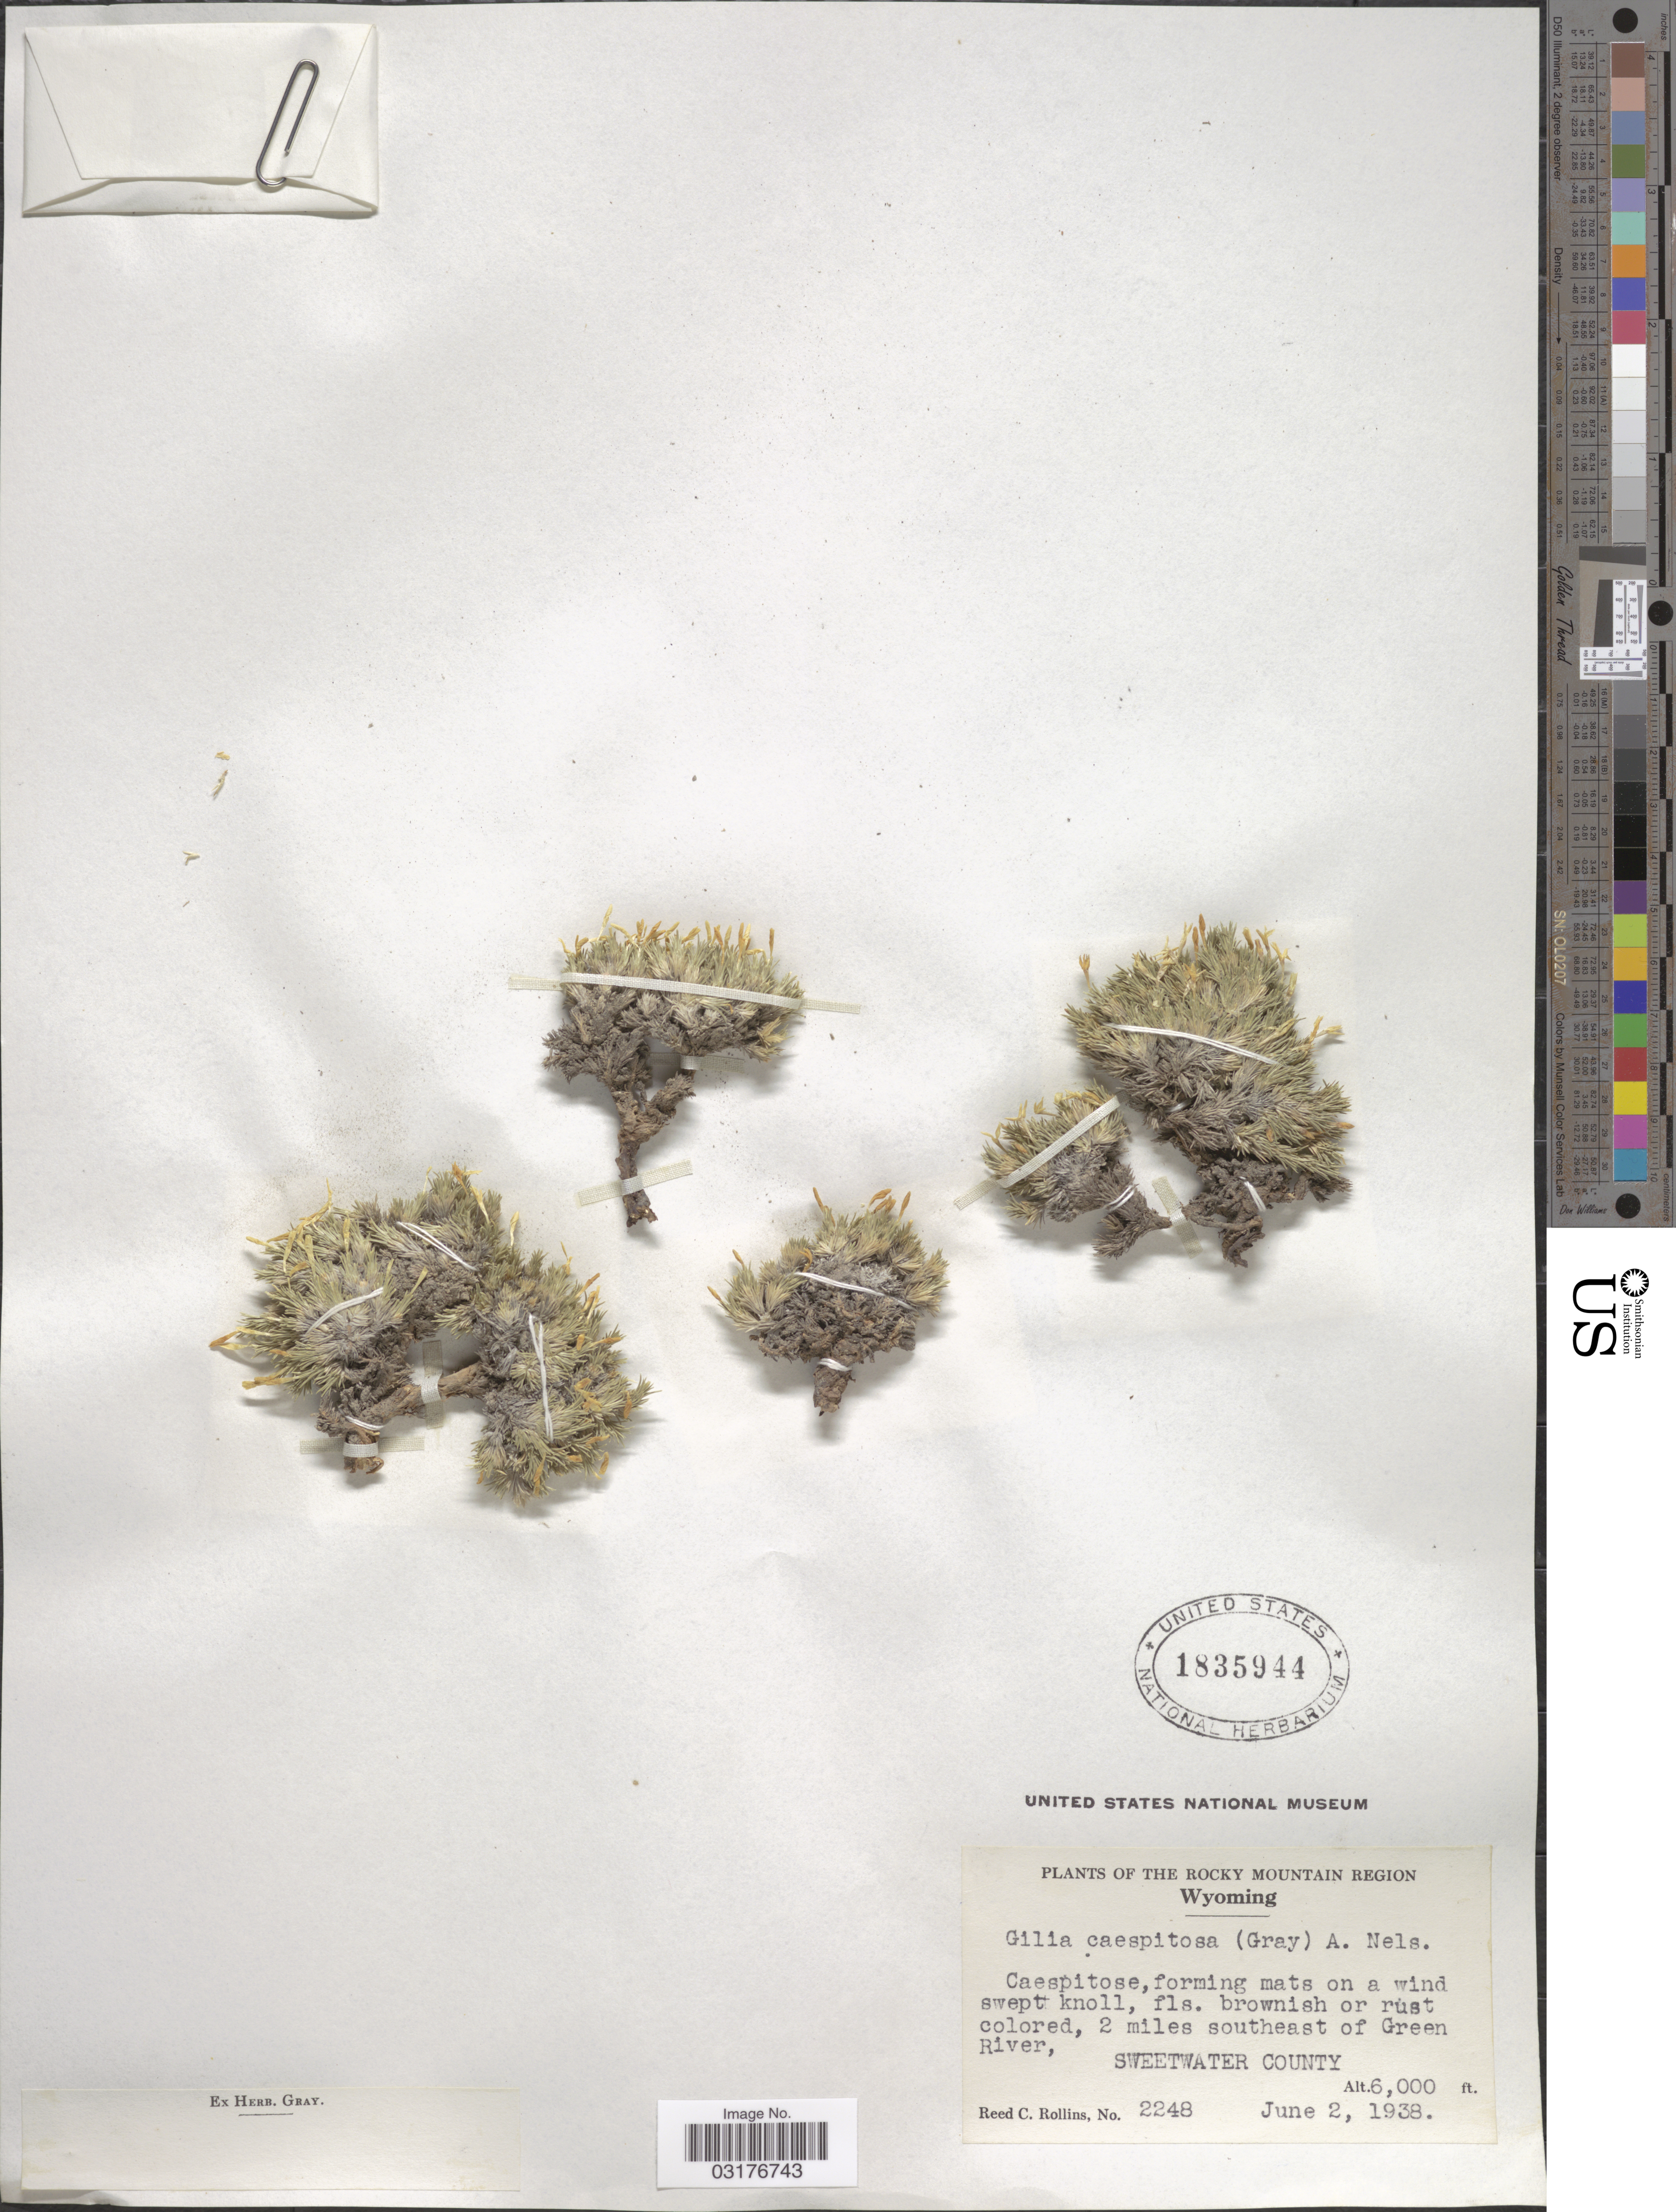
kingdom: Plantae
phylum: Tracheophyta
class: Magnoliopsida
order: Ericales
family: Polemoniaceae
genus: Linanthus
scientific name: Linanthus caespitosus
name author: (Nutt.) J.M. Porter & L.A. Johnson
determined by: Strong, Mark T., (BOT), Smithsonian Institution - National Museum of Natural History (UNITED STATES)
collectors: R. C. Rollins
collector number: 2248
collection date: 1938-06-02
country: United States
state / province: Wyoming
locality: Rocky Mountain Region. 2 miles southeast of Green River, Sweetwater County.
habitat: wind swept knoll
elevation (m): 1829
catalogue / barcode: US 1835944